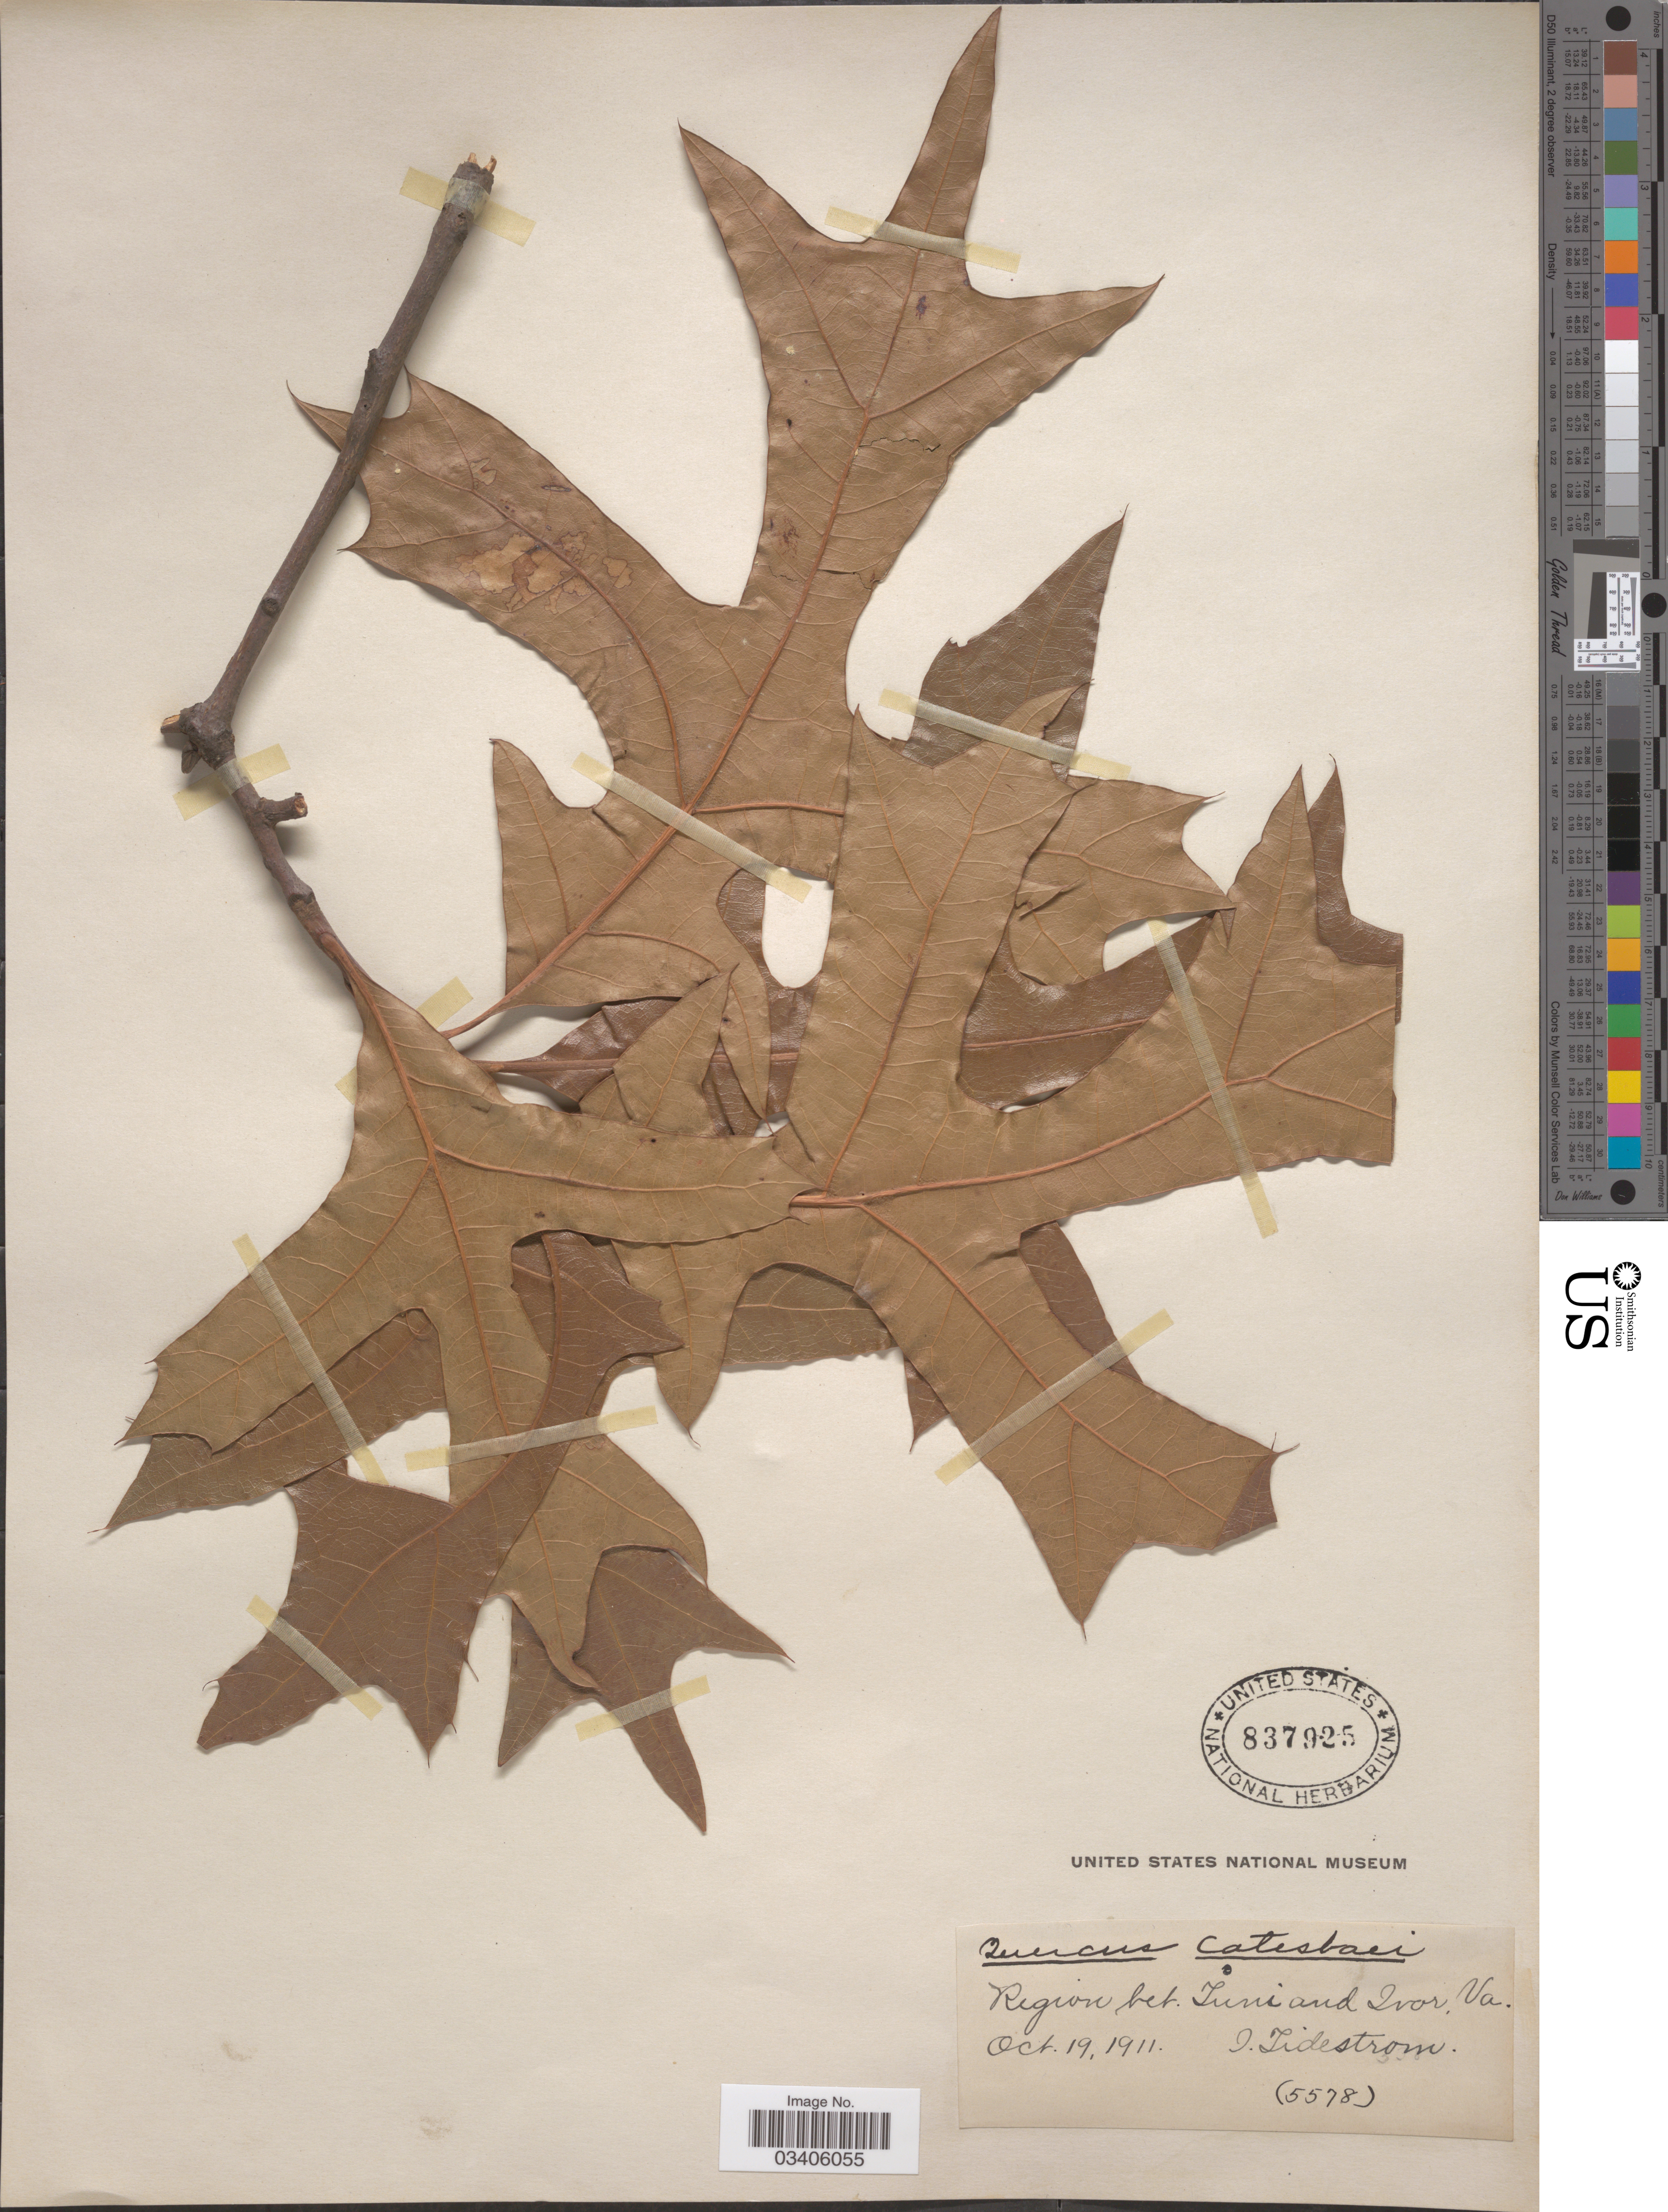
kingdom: Plantae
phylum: Tracheophyta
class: Magnoliopsida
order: Fagales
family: Fagaceae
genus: Quercus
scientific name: Quercus laevis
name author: Walter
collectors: I. F. Tidestrom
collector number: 5578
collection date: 1911-10-19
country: United States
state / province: Virginia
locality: Region bet. Tuni and Ivor.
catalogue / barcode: US 837925